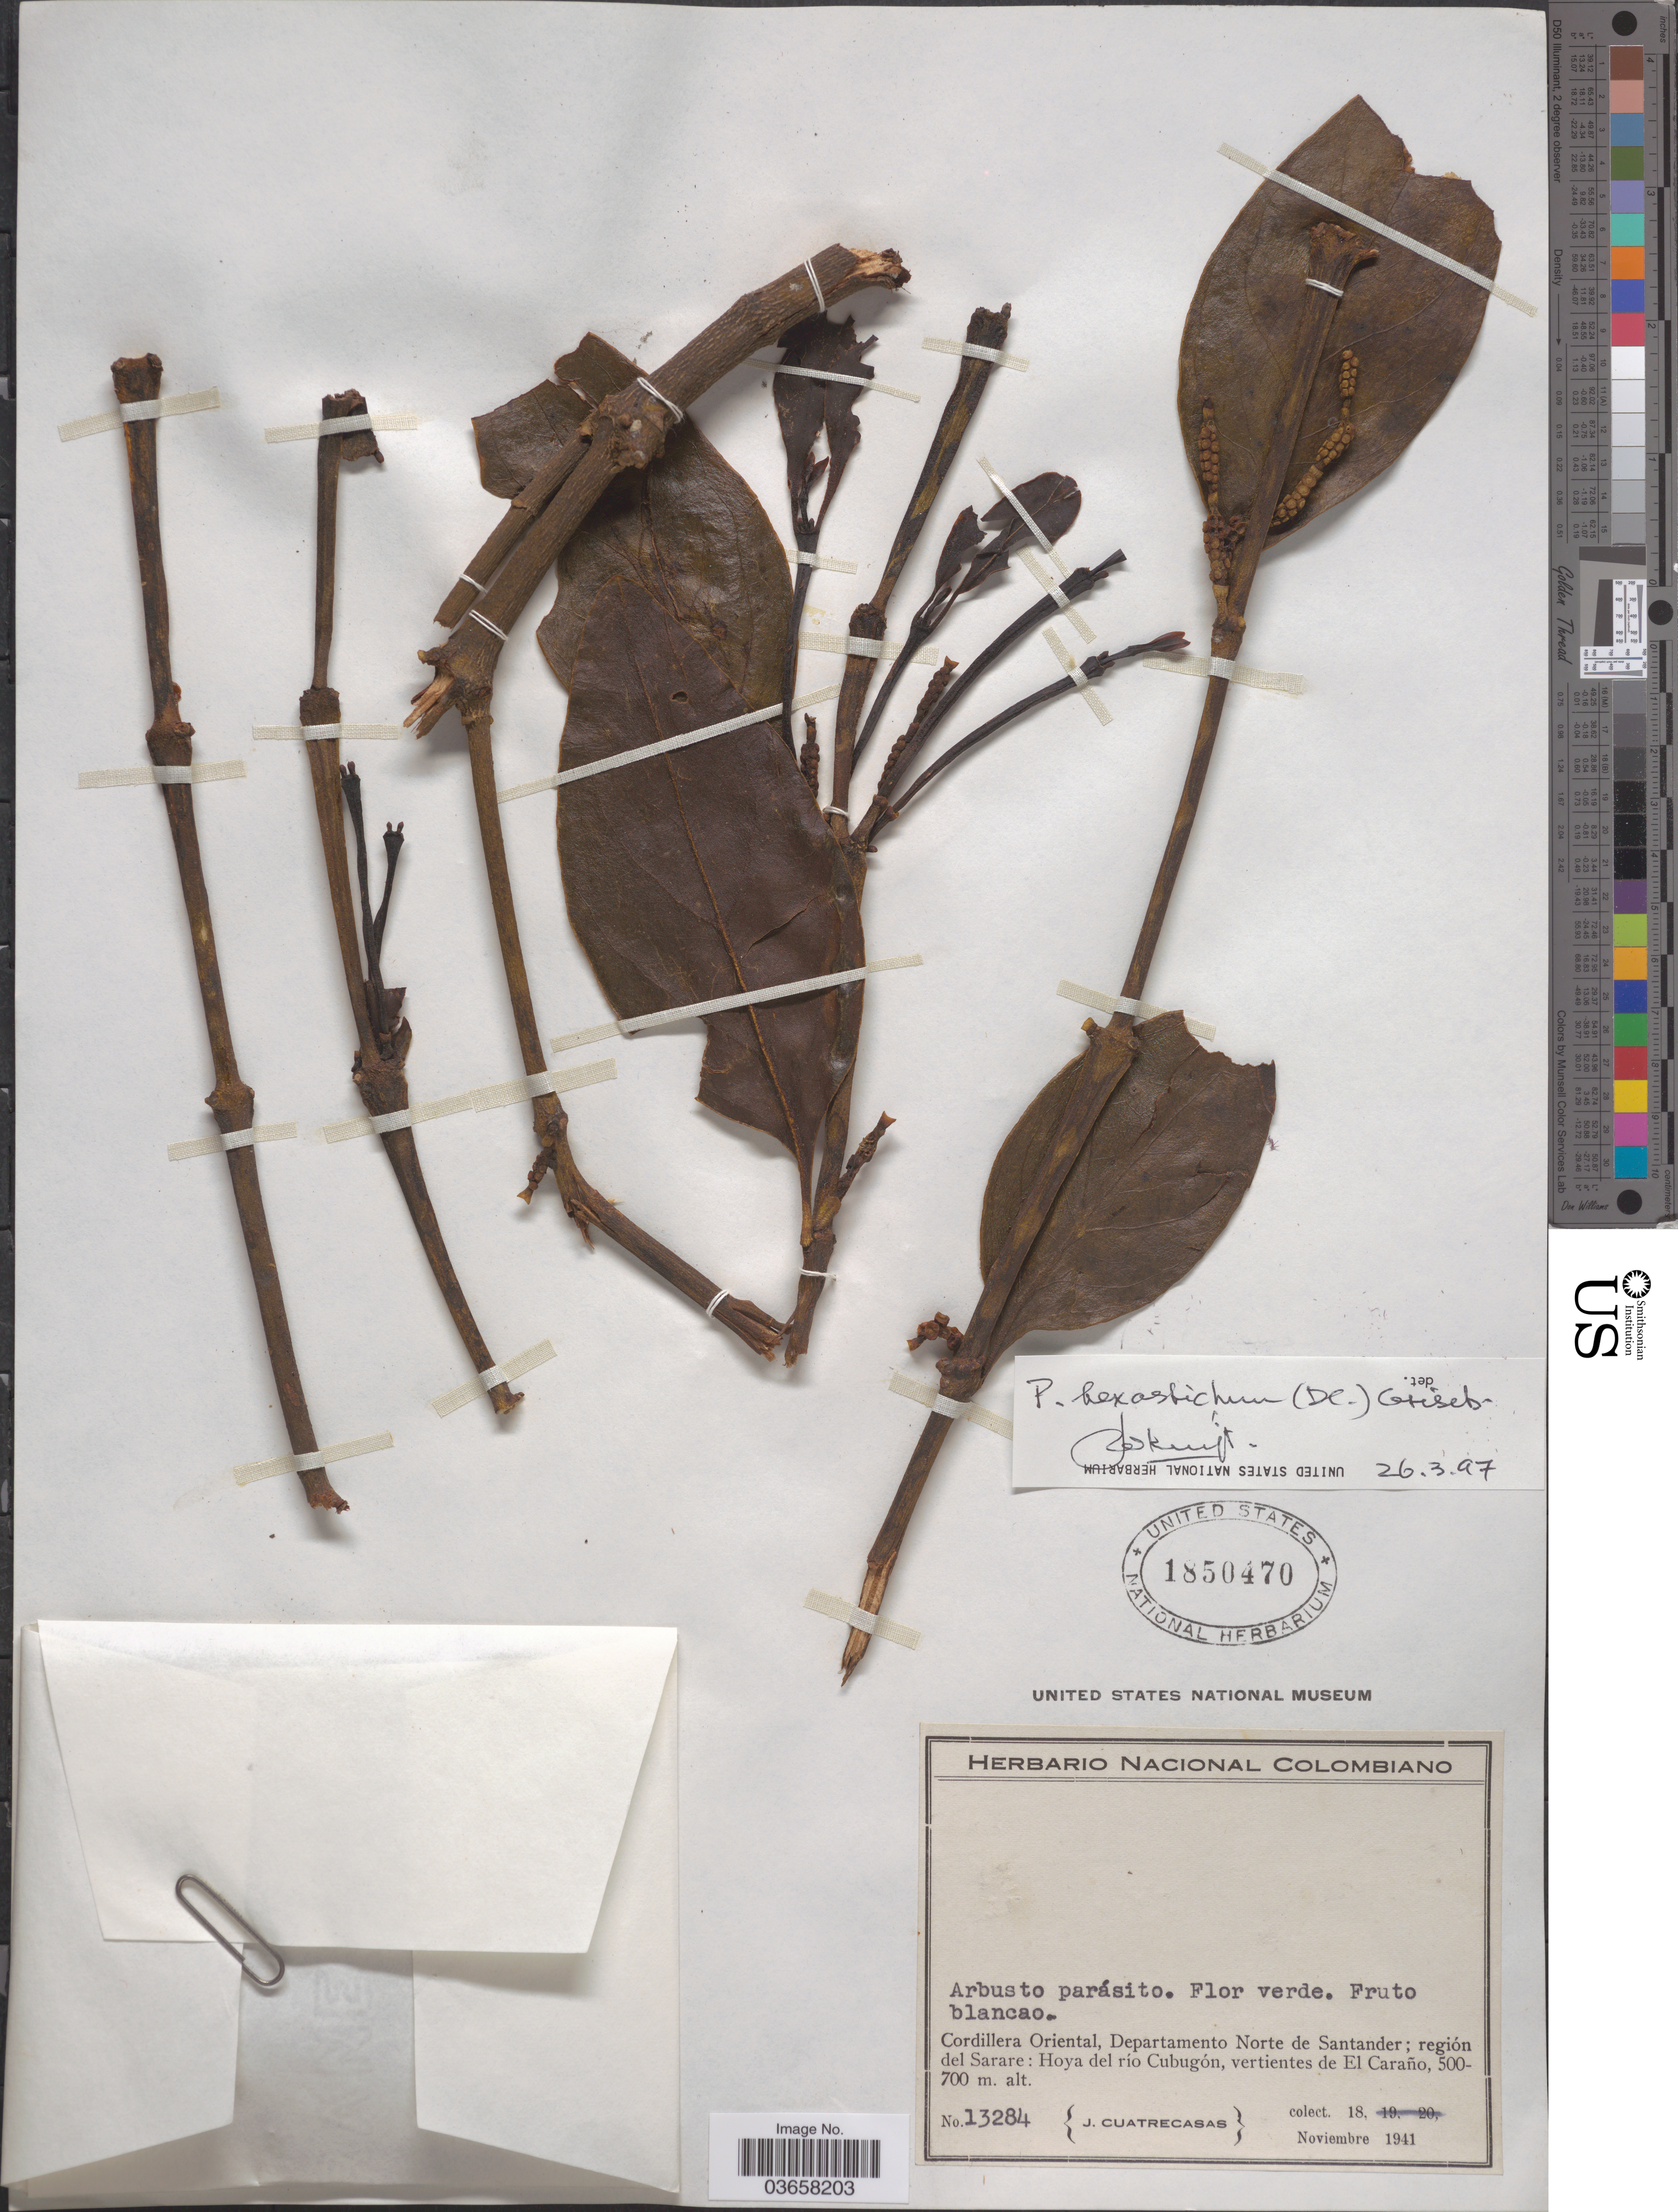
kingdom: Plantae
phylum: Tracheophyta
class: Magnoliopsida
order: Santalales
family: Viscaceae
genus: Phoradendron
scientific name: Phoradendron sp.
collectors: J. Cuatrecasas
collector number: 13284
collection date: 1941-11-18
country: Colombia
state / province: Norte de Santander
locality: Cordillera Oriental, Departamento Norte de Santander; región del Sarare: Hoya del río Cubugón, vertientes de El Caraño.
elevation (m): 500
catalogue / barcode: US 1850470